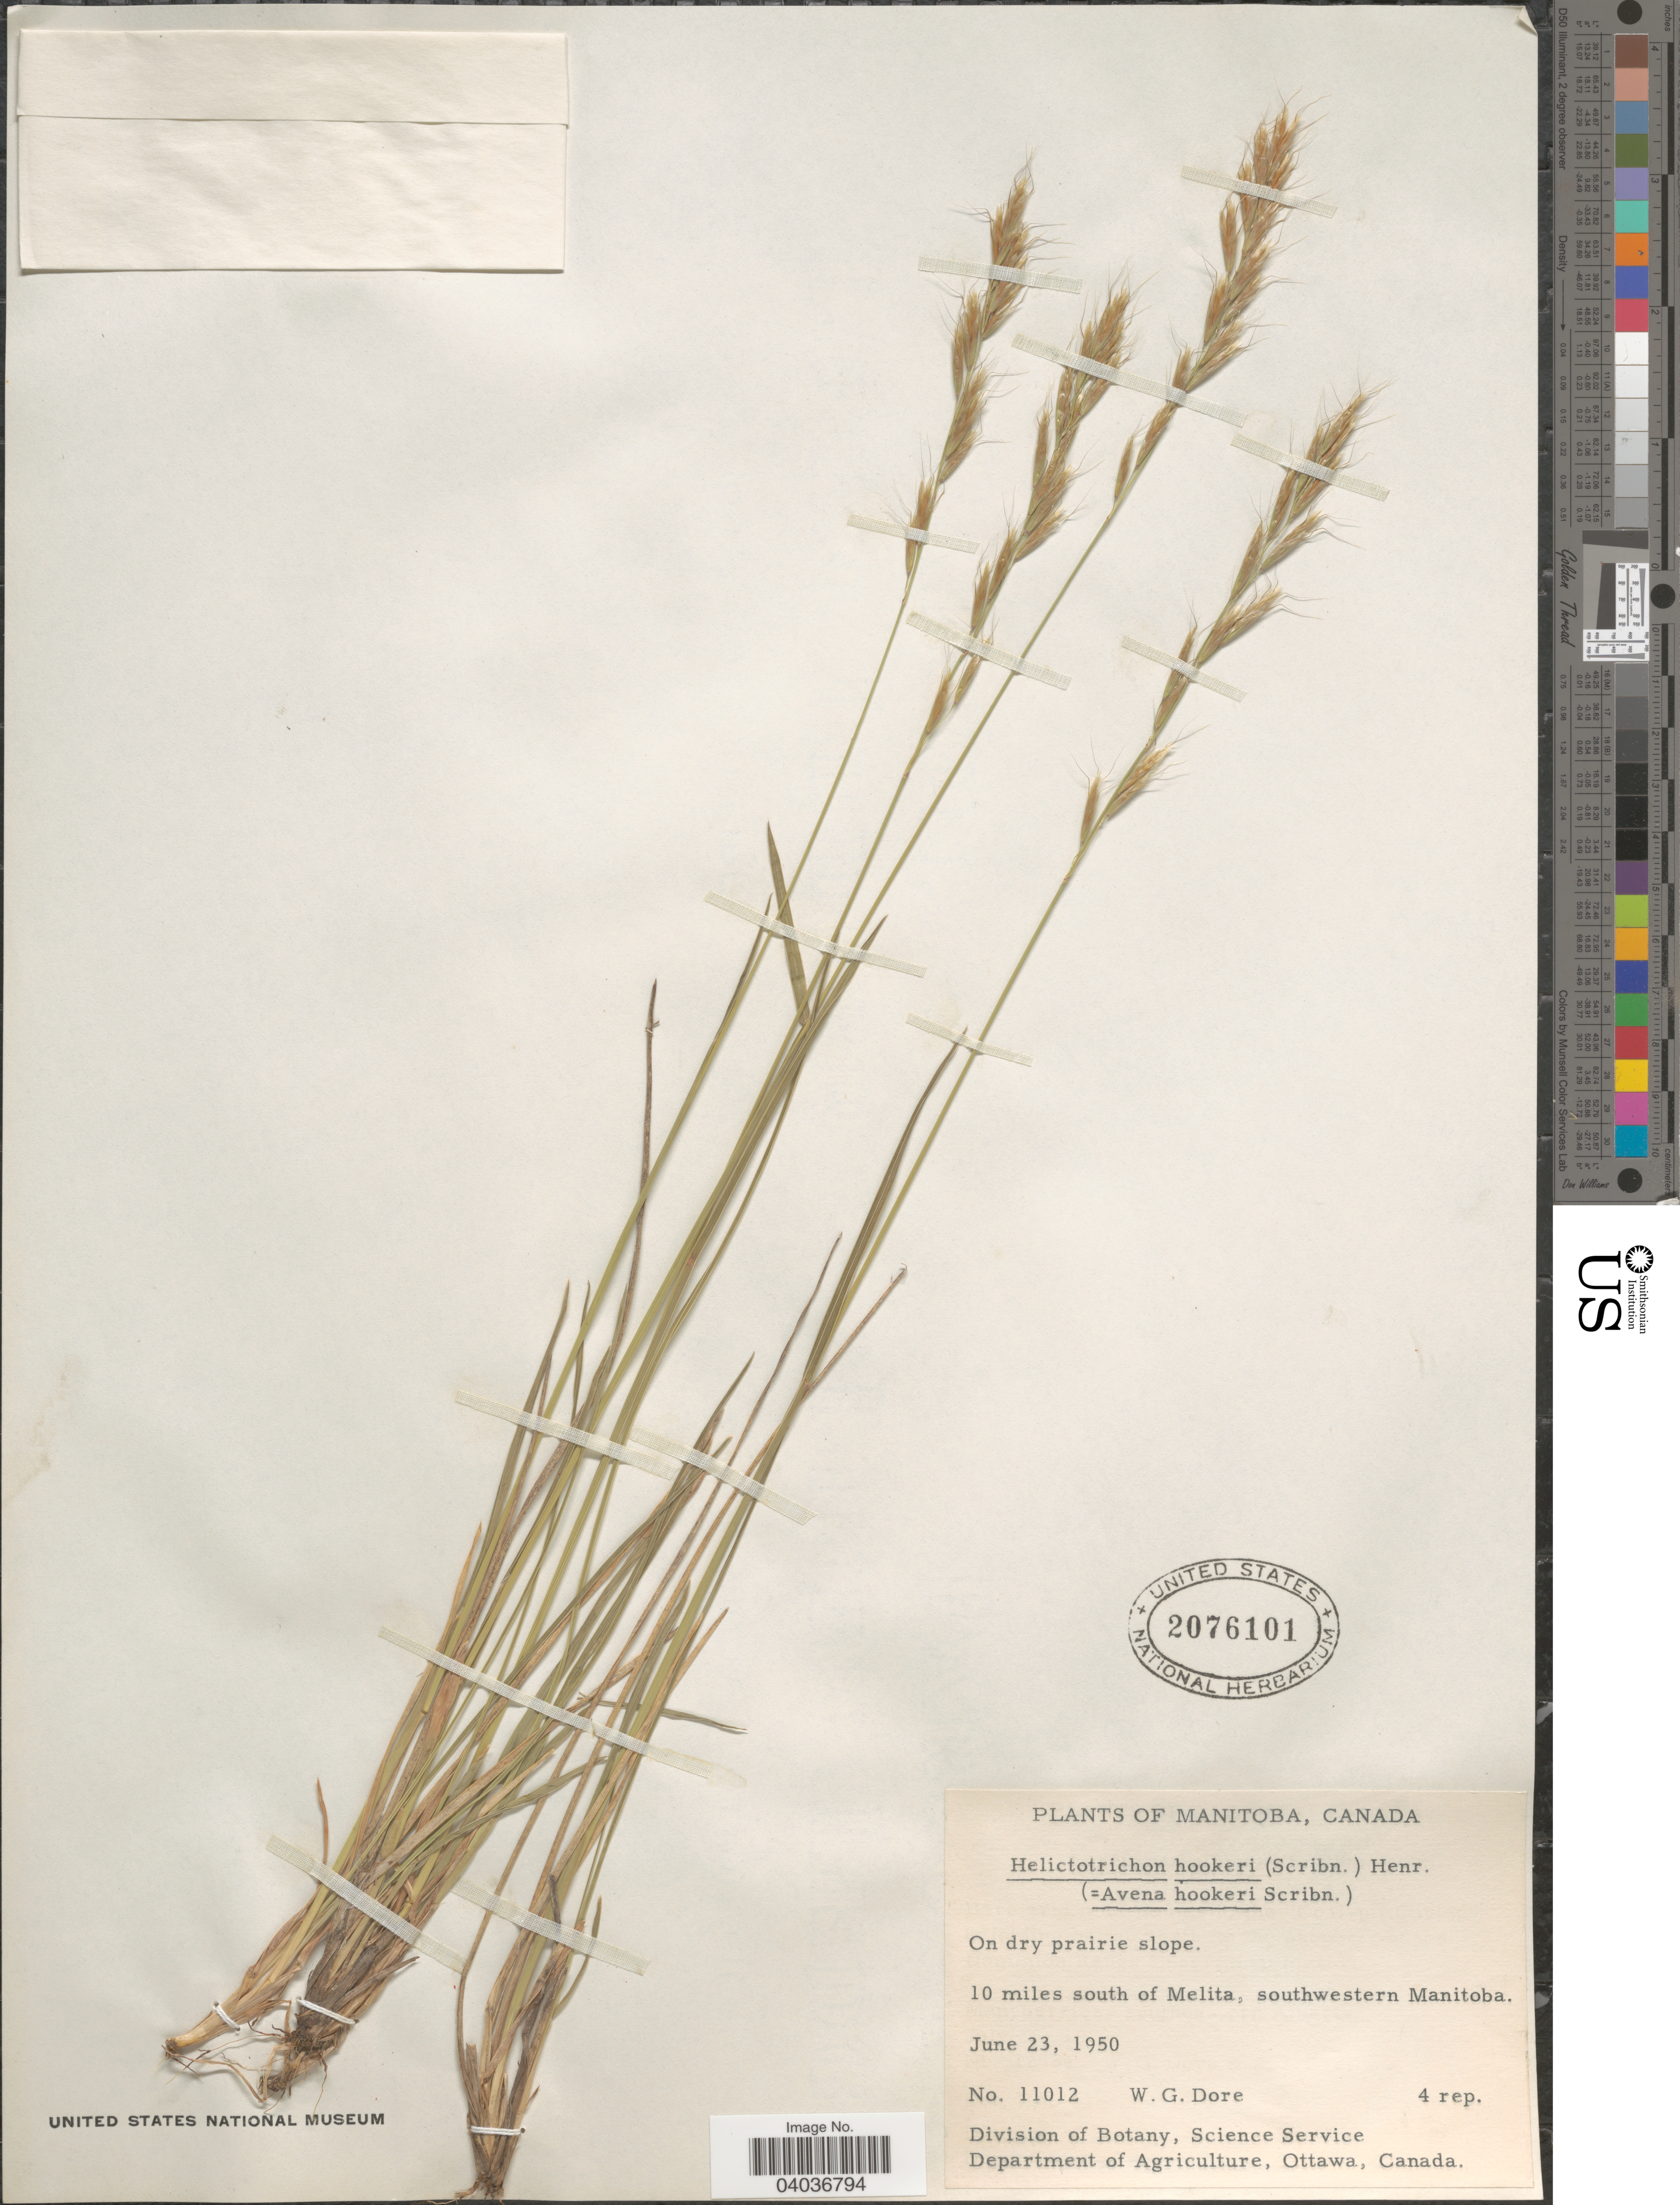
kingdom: Plantae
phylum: Tracheophyta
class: Liliopsida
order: Poales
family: Poaceae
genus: Helictochloa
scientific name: Helictochloa hookeri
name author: (Scribn.) Romero Zarco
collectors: W. Dore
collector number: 11012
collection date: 1950-06-23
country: Canada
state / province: Manitoba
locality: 10 miles south of Melita, southwestern Manitoba.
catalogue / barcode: US 2076101